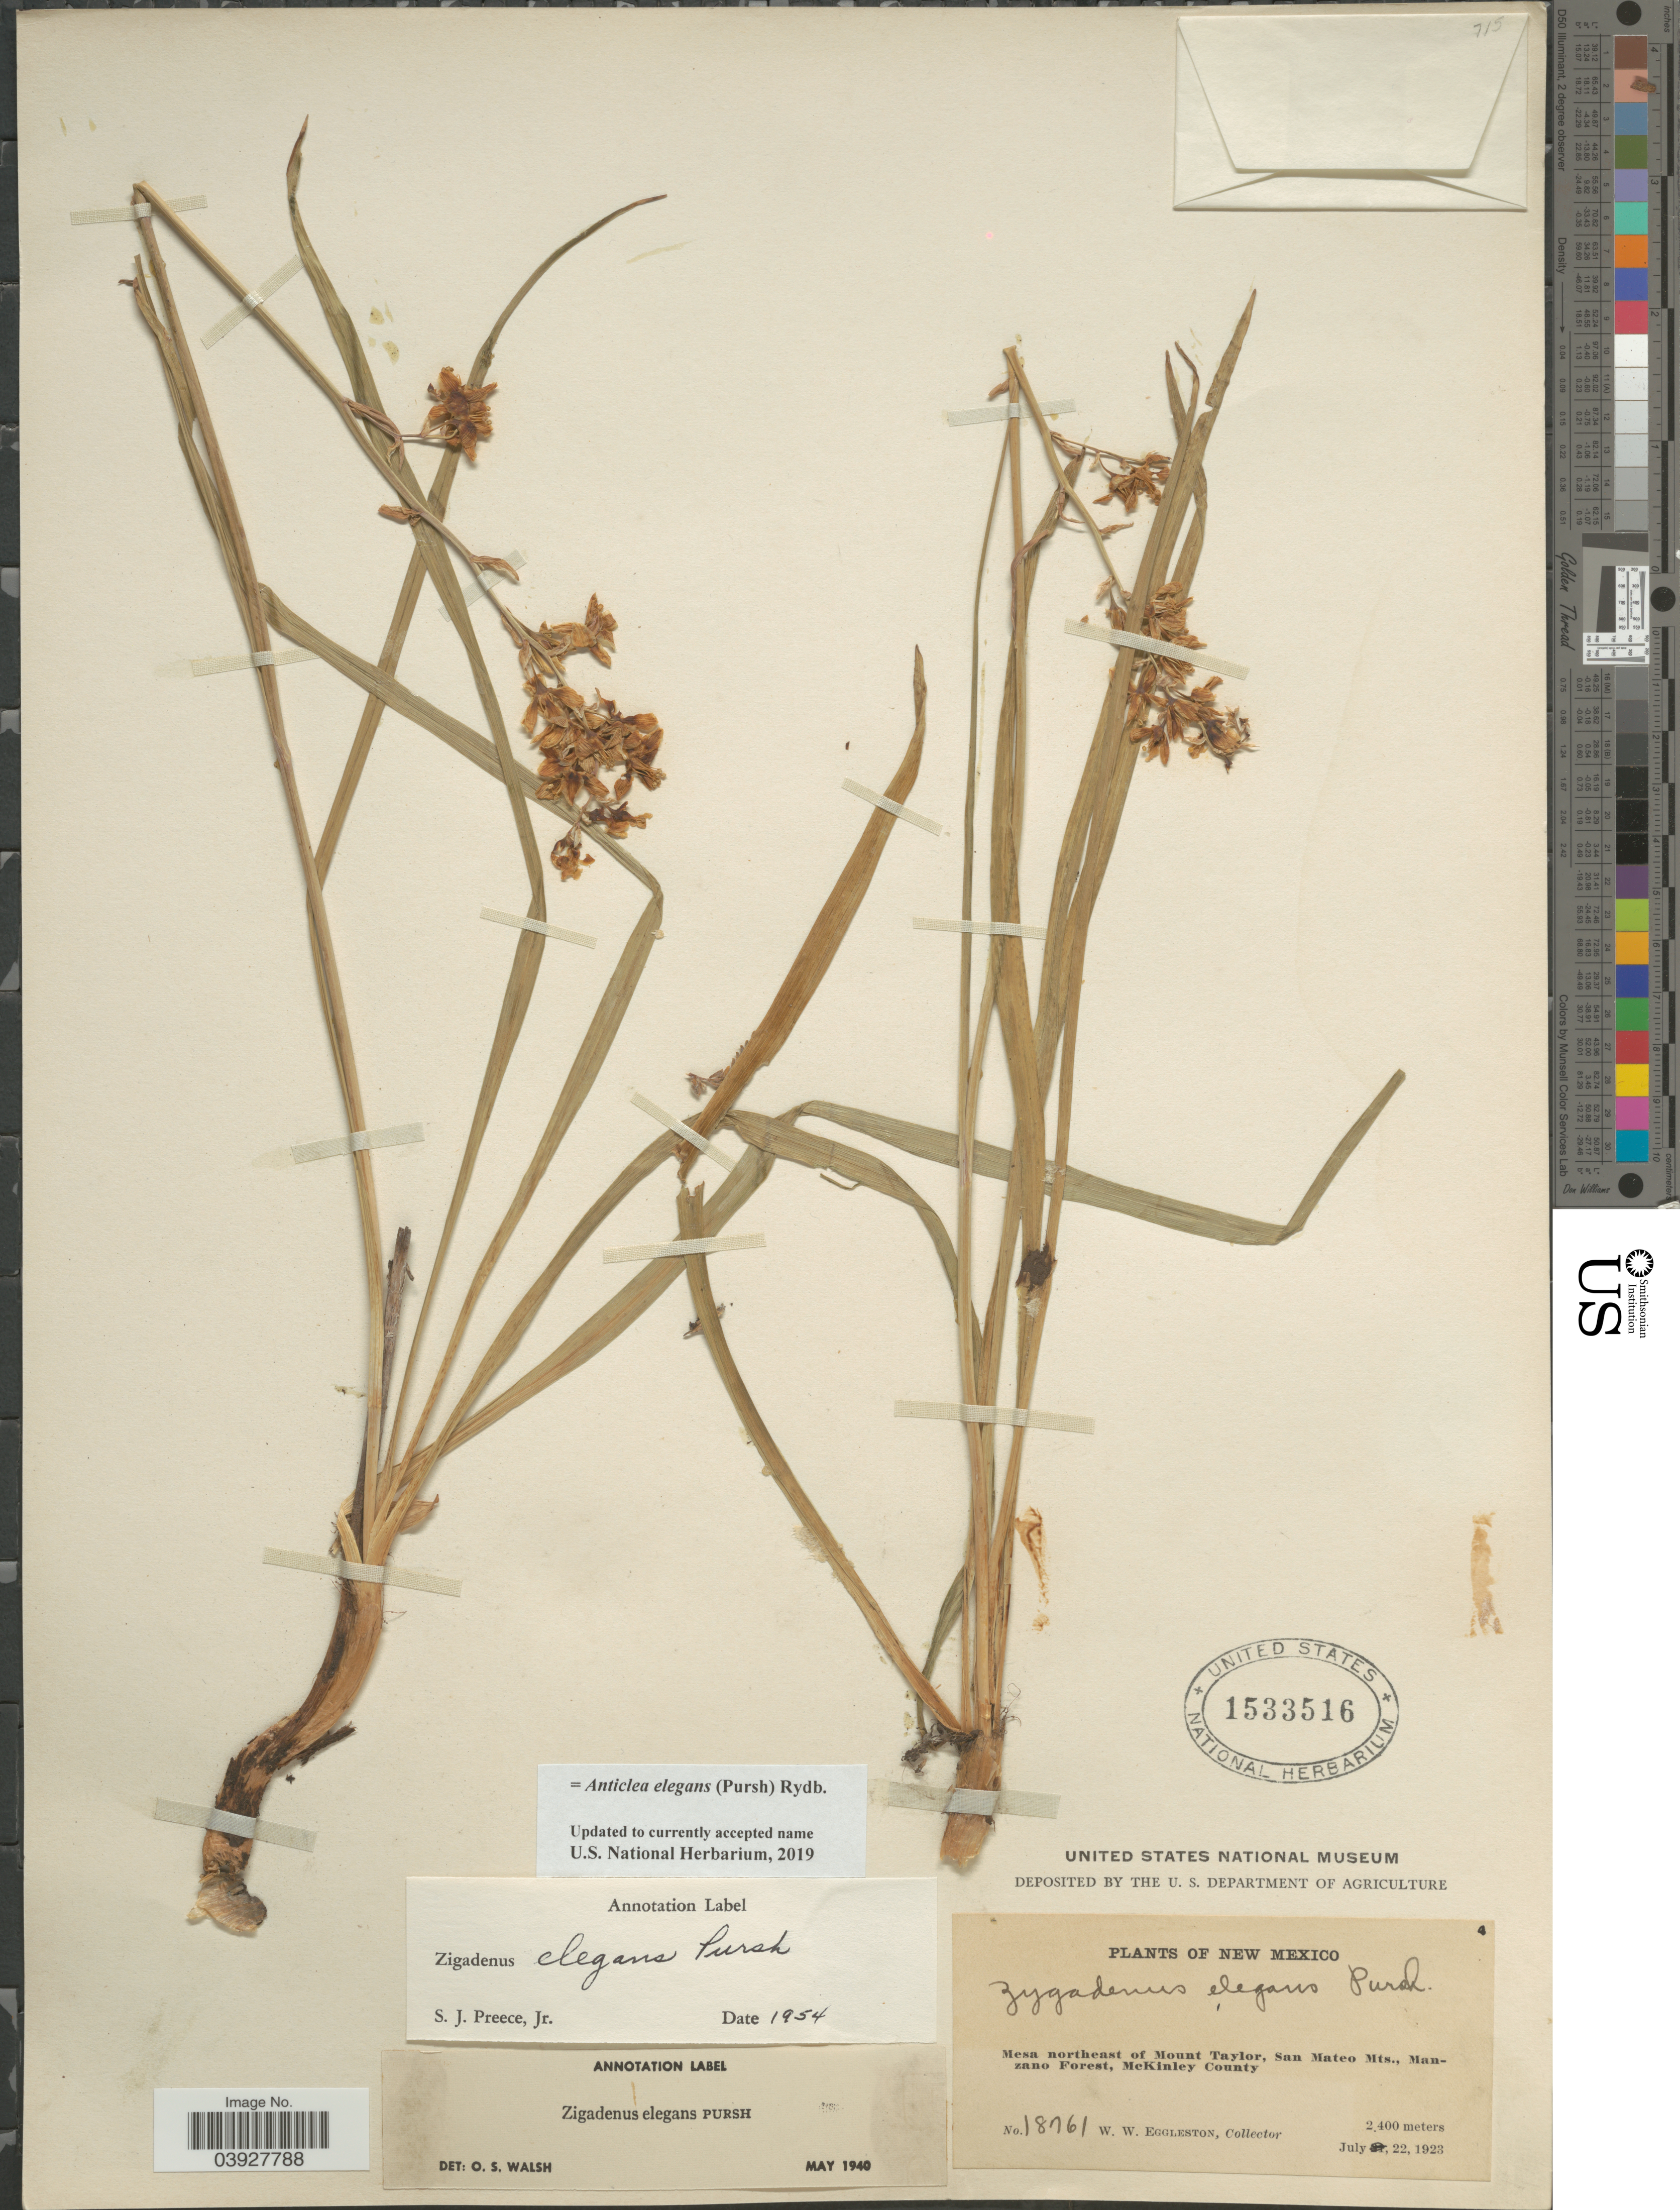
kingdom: Plantae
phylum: Tracheophyta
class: Liliopsida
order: Liliales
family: Melanthiaceae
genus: Anticlea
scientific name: Anticlea elegans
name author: (Pursh) Rydb.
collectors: W. W. Eggleston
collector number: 18761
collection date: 1923-07-22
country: United States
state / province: New Mexico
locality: Mesa northeast of Mount Taylor, San Mateo Mts., Manzano Forest, McKinley County.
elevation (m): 2400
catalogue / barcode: US 1533516